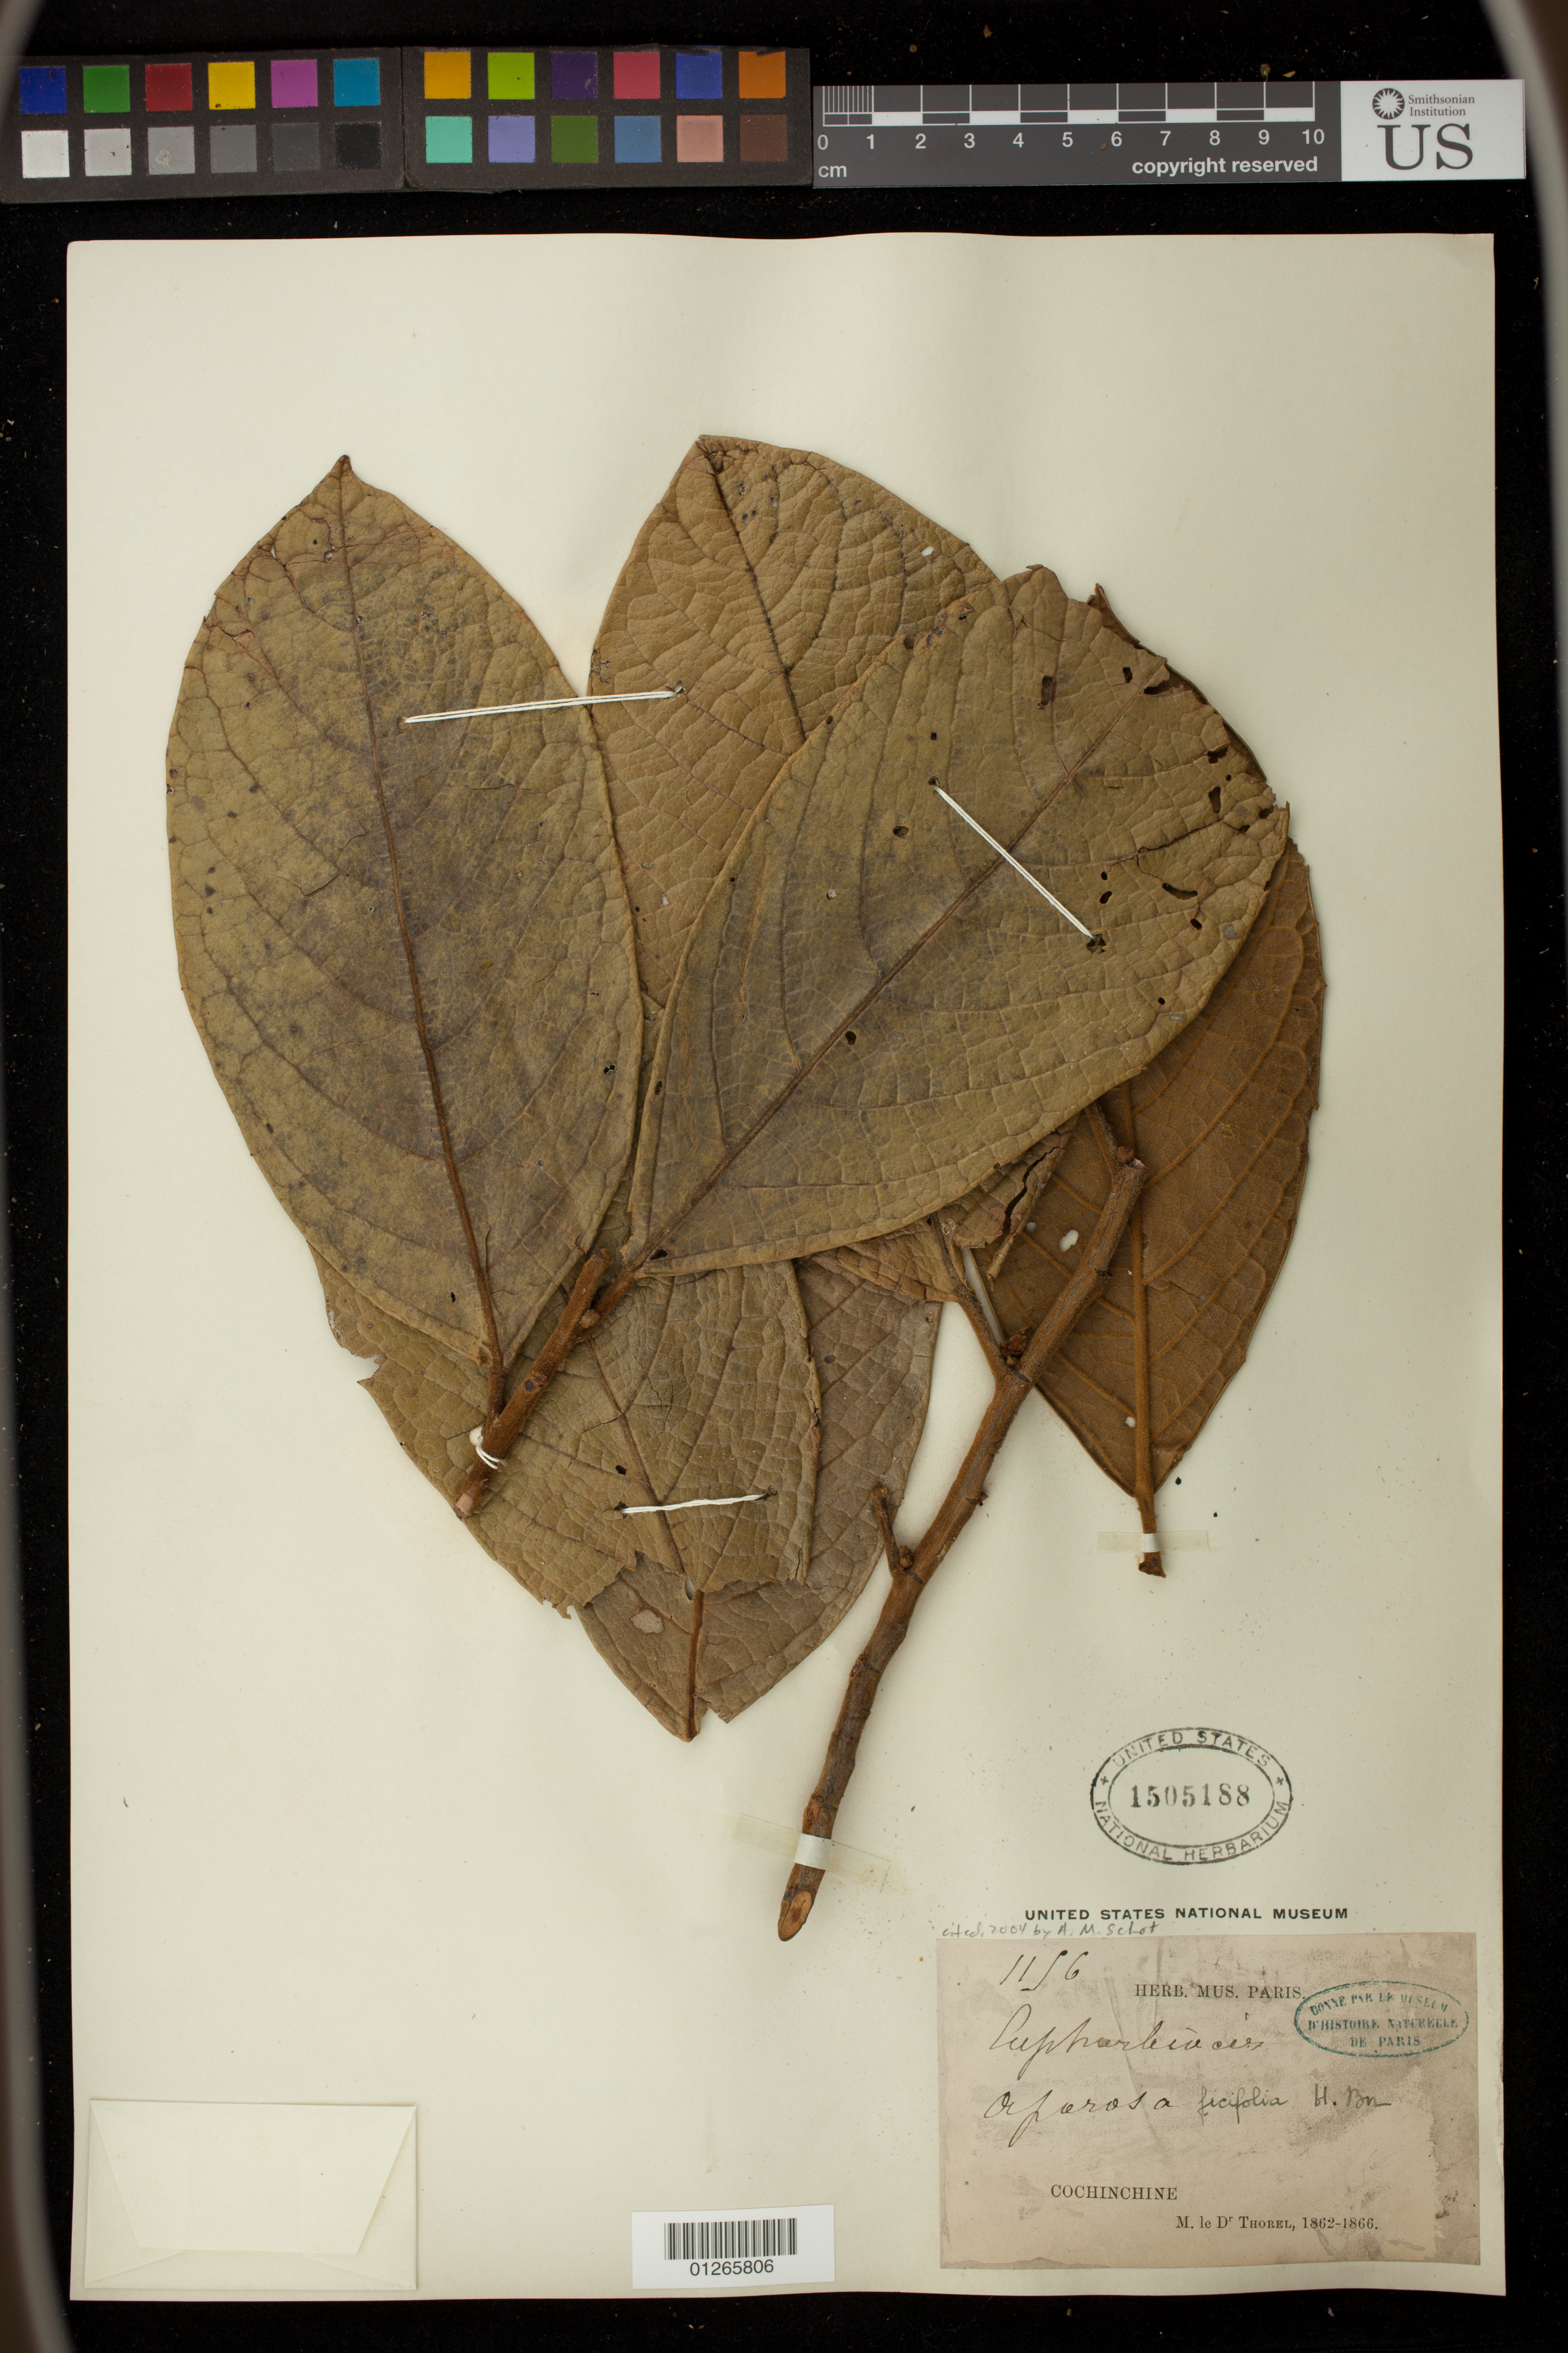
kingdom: Plantae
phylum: Tracheophyta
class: Magnoliopsida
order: Malpighiales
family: Phyllanthaceae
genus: Aporosa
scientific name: Aporosa ficifolia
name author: Baill.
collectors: C. Thorel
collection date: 1862-01-01/1866-01-31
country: Vietnam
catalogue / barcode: US 1505188